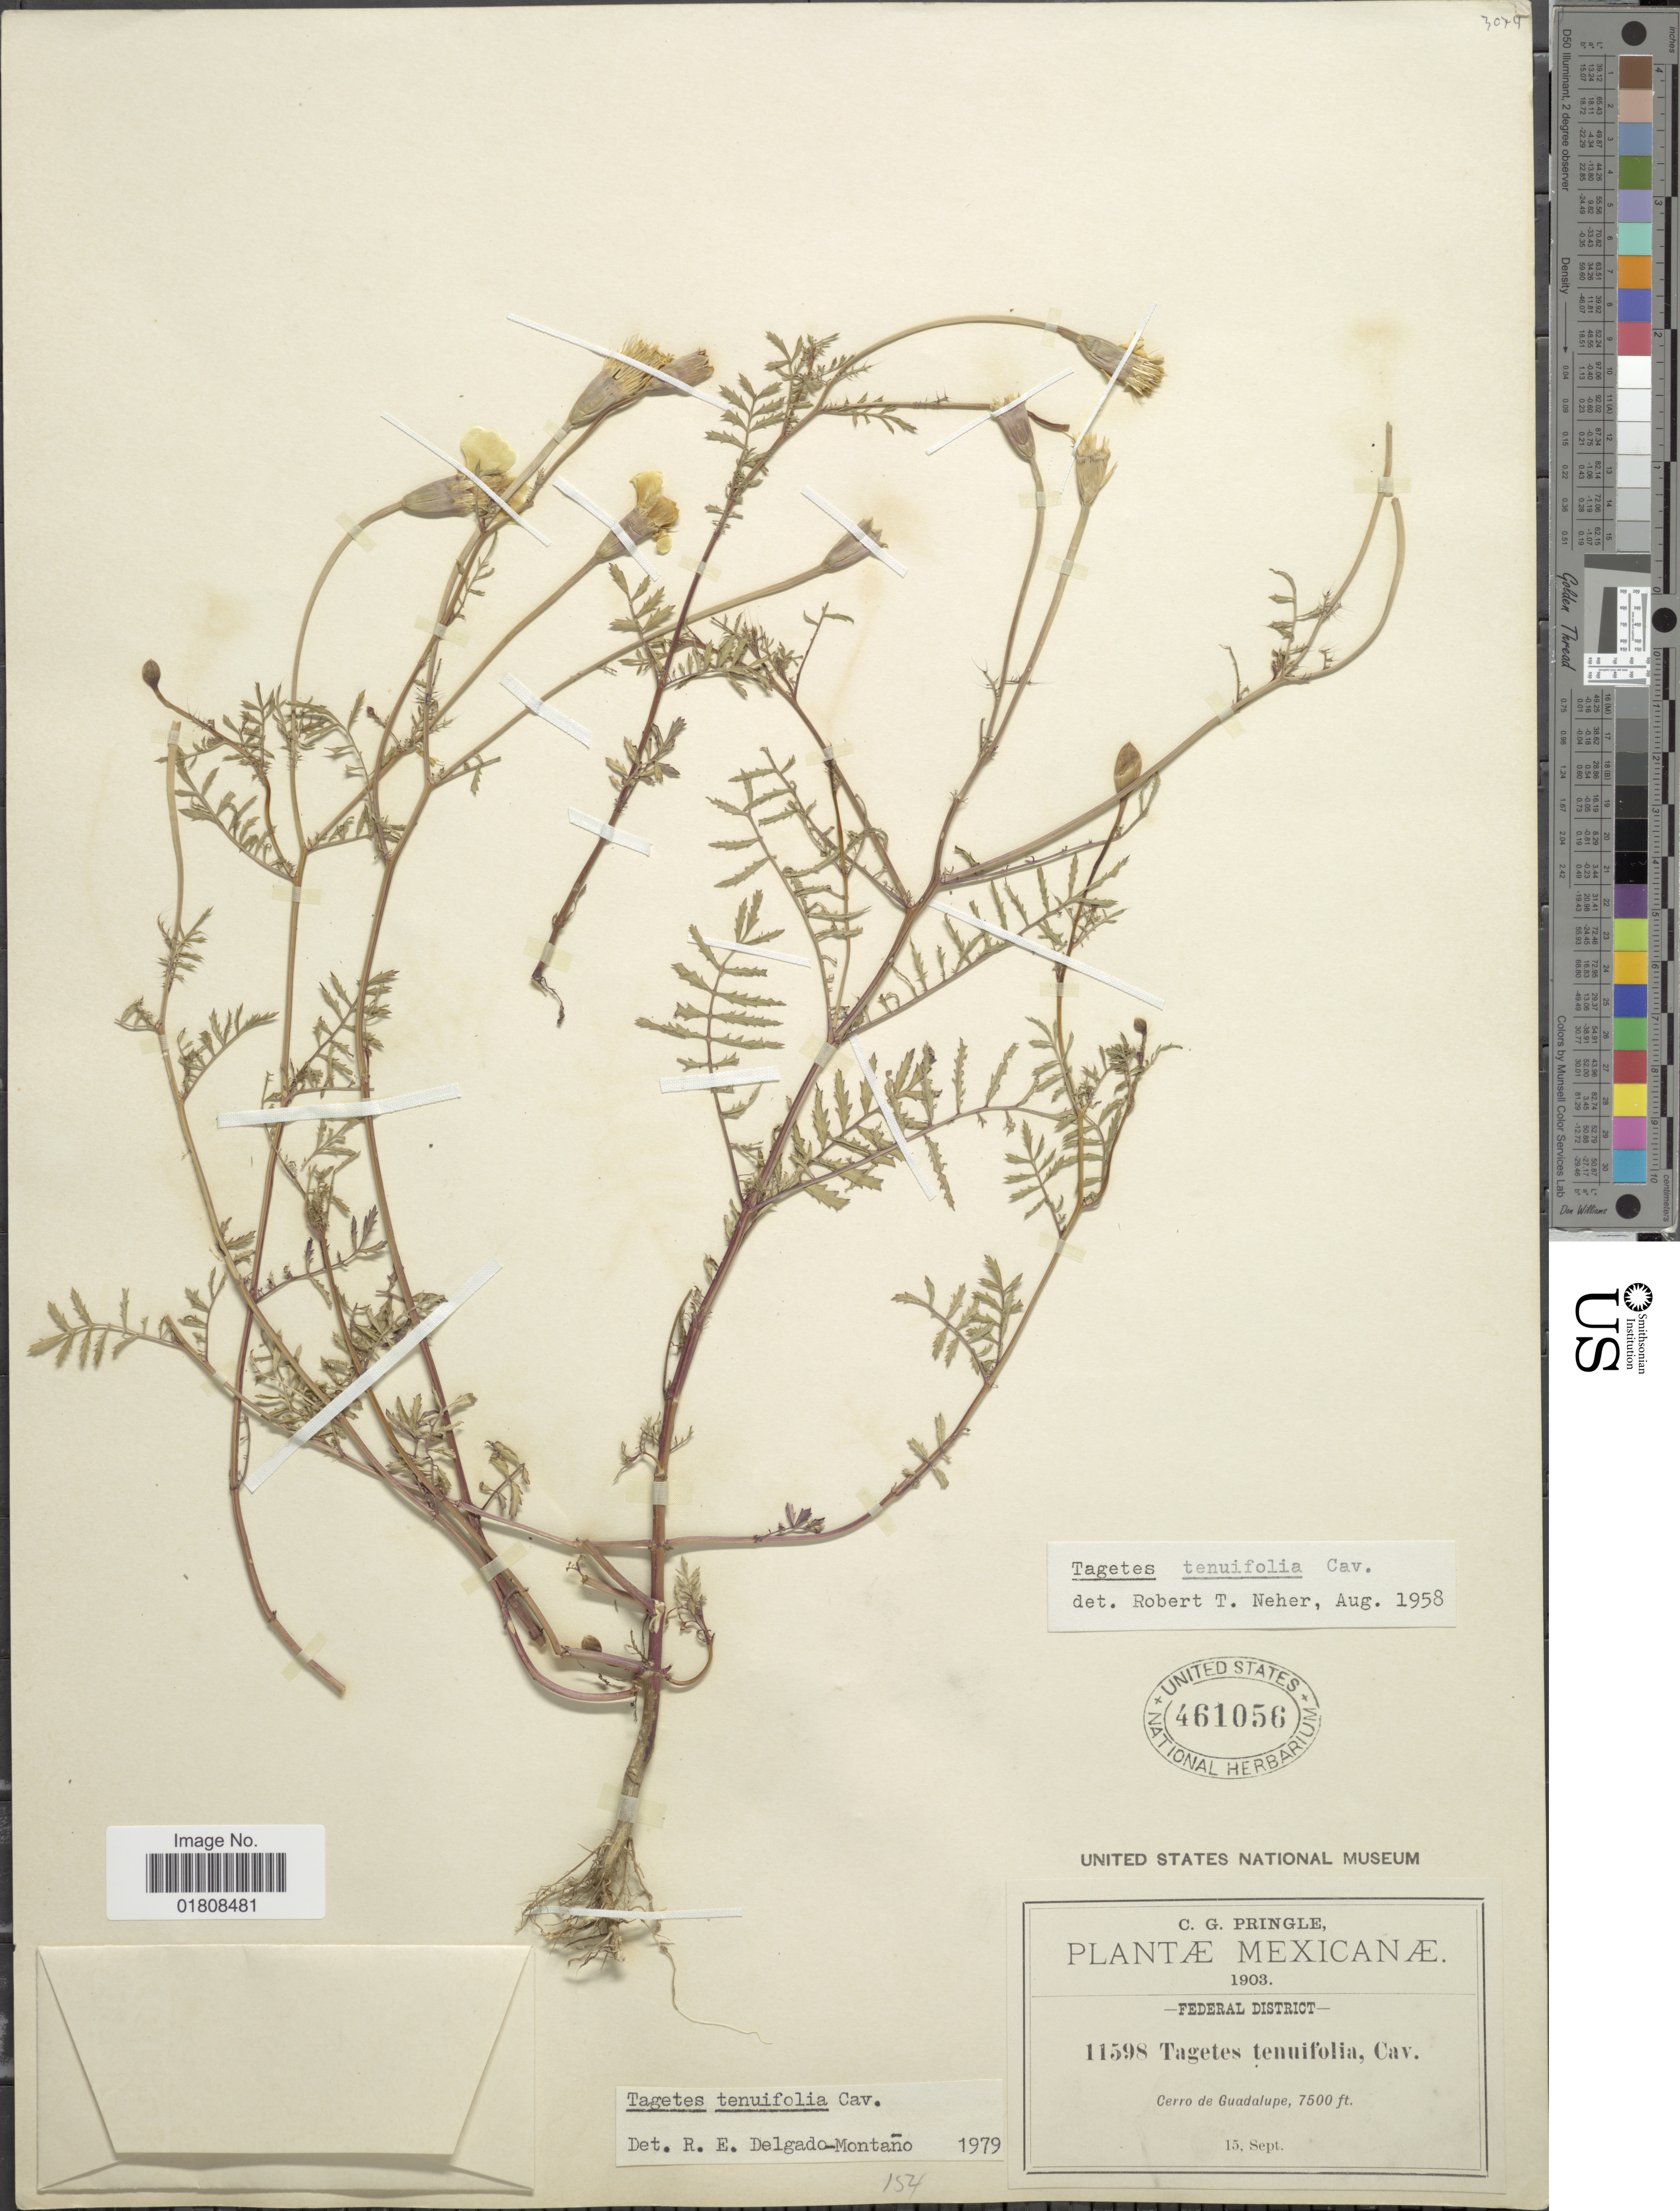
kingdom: Plantae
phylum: Tracheophyta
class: Magnoliopsida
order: Asterales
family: Asteraceae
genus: Tagetes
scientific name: Tagetes tenuifolia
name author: Cav.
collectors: C. G. Pringle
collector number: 11598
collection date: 1903-09-15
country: Mexico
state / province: Distrito Federal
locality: Federal District, Cerro de Guadalupe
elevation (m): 2286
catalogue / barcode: US 461056